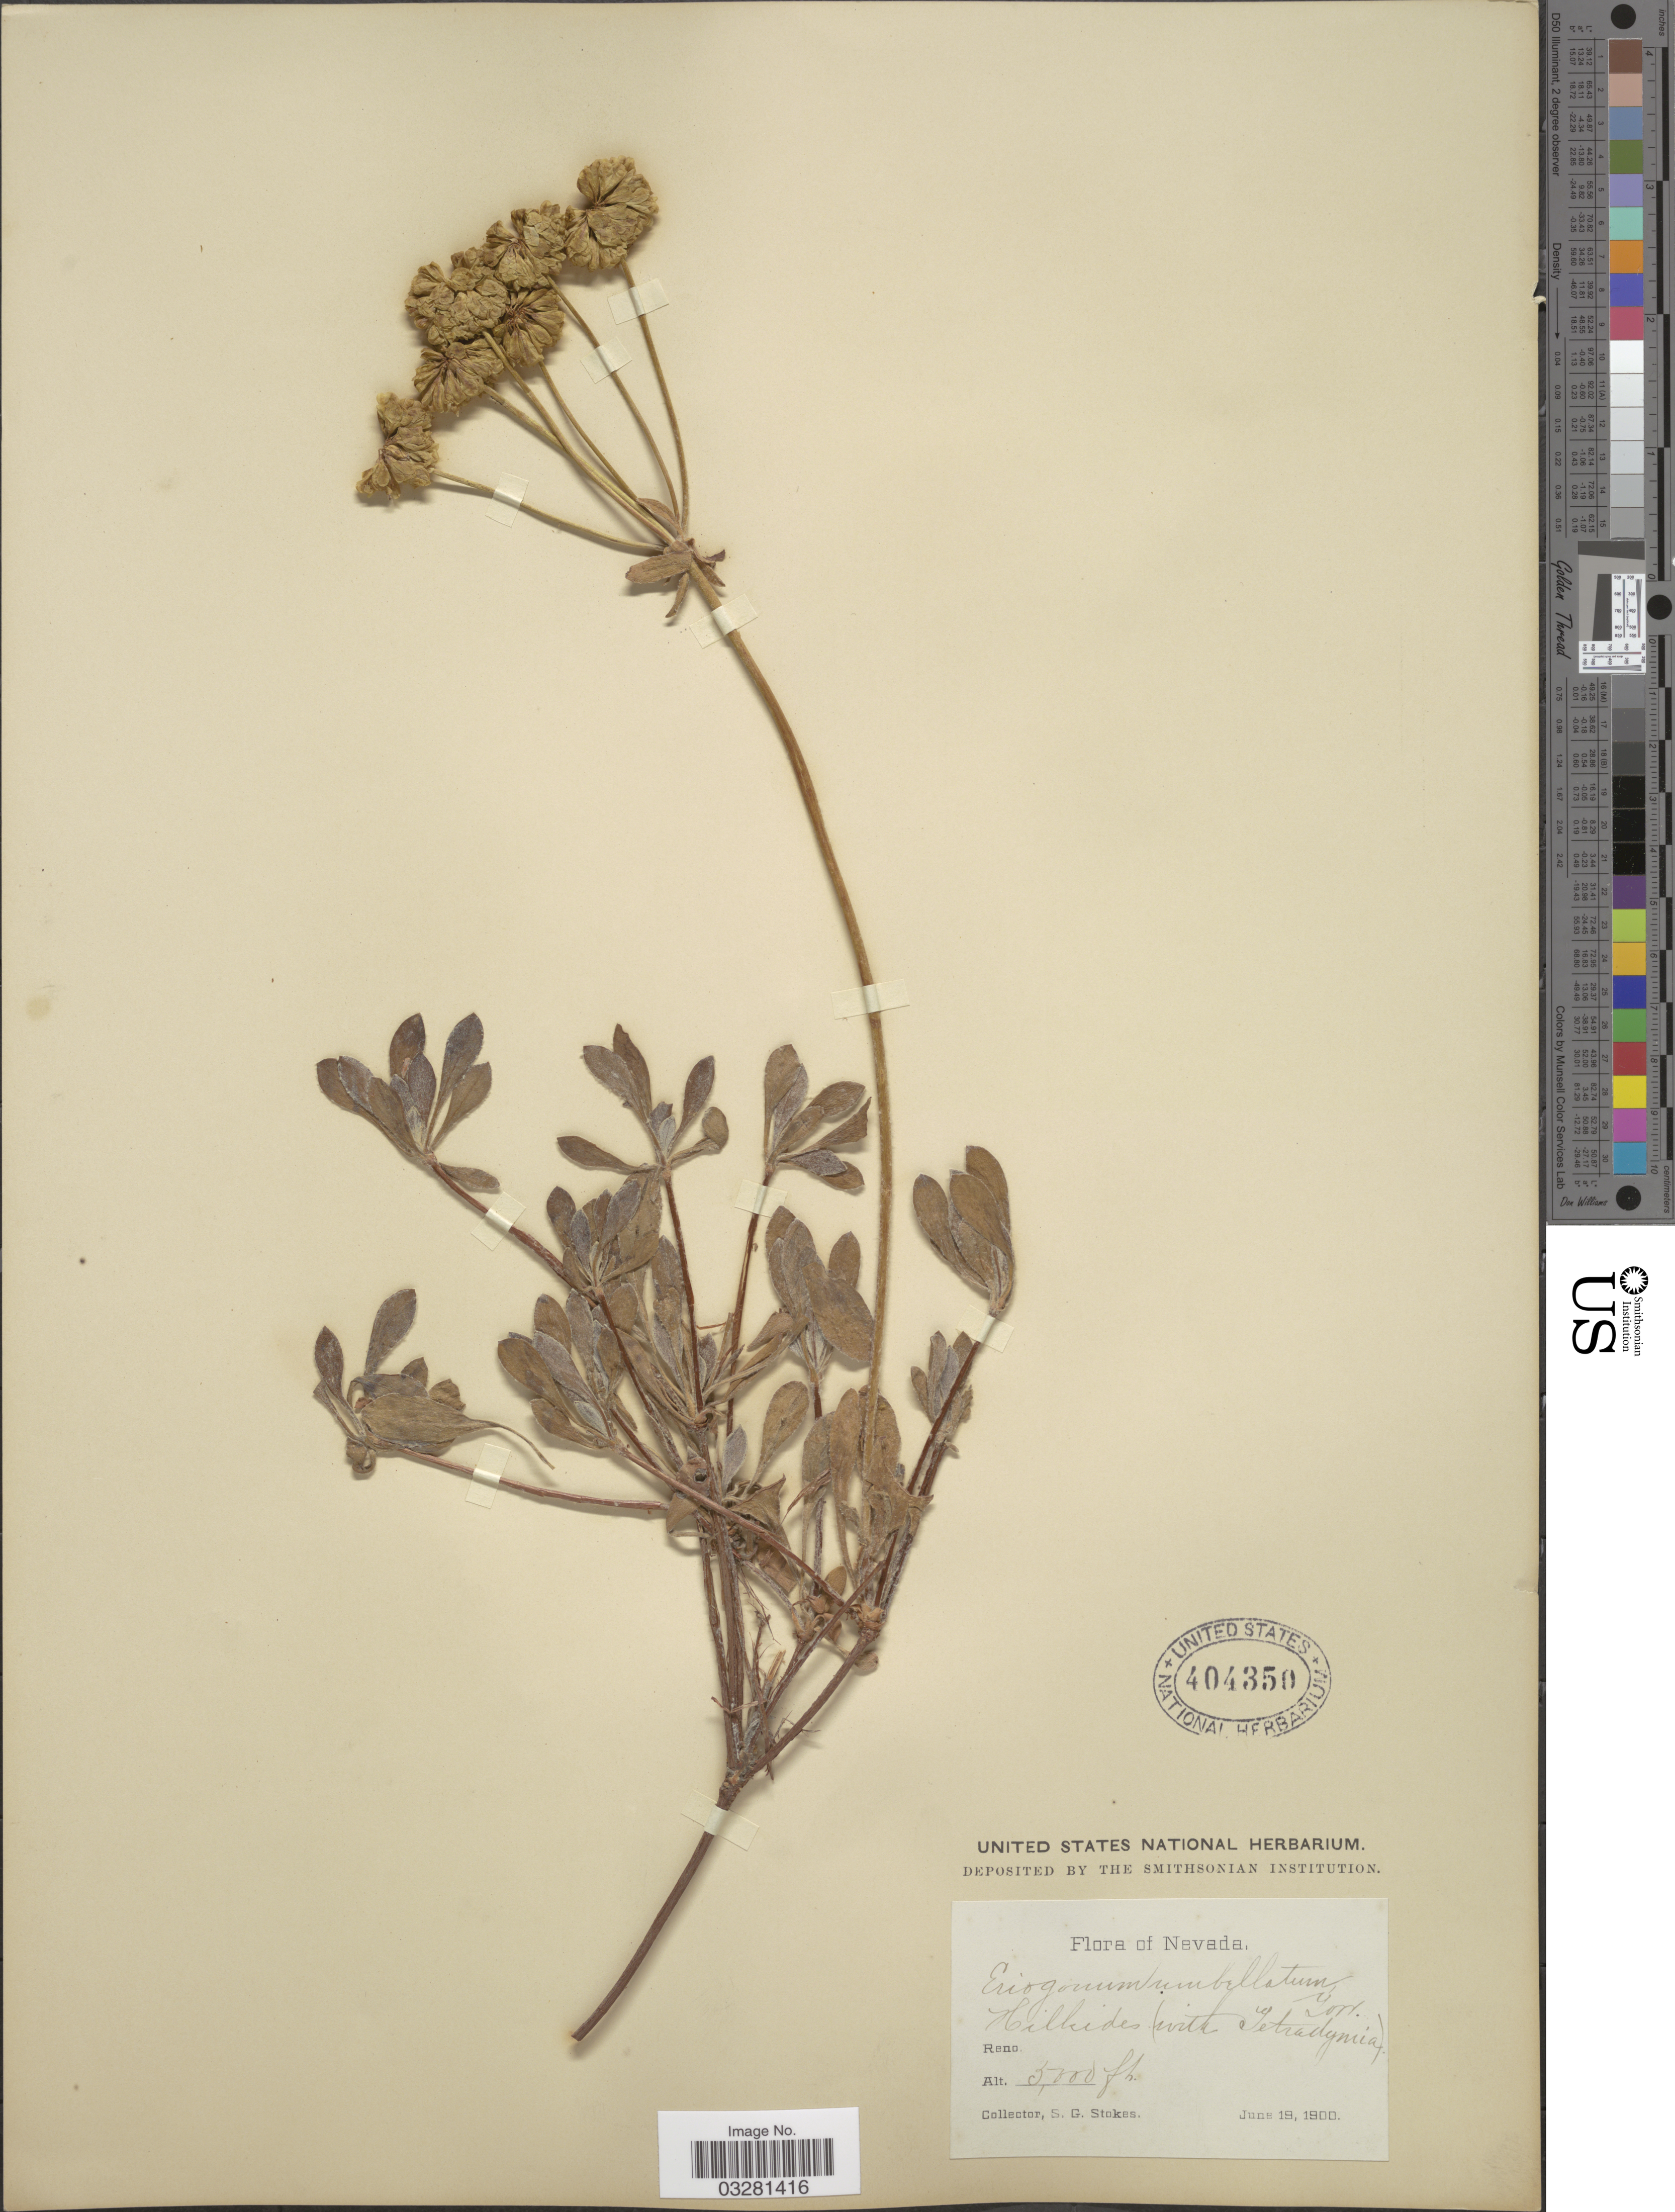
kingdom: Plantae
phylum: Tracheophyta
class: Magnoliopsida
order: Caryophyllales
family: Polygonaceae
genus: Eriogonum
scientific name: Eriogonum umbellatum var. umbellatum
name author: Torr.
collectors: S. G. Stokes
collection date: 1900-06-19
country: United States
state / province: Nevada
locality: Reno.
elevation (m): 1524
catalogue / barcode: US 404350